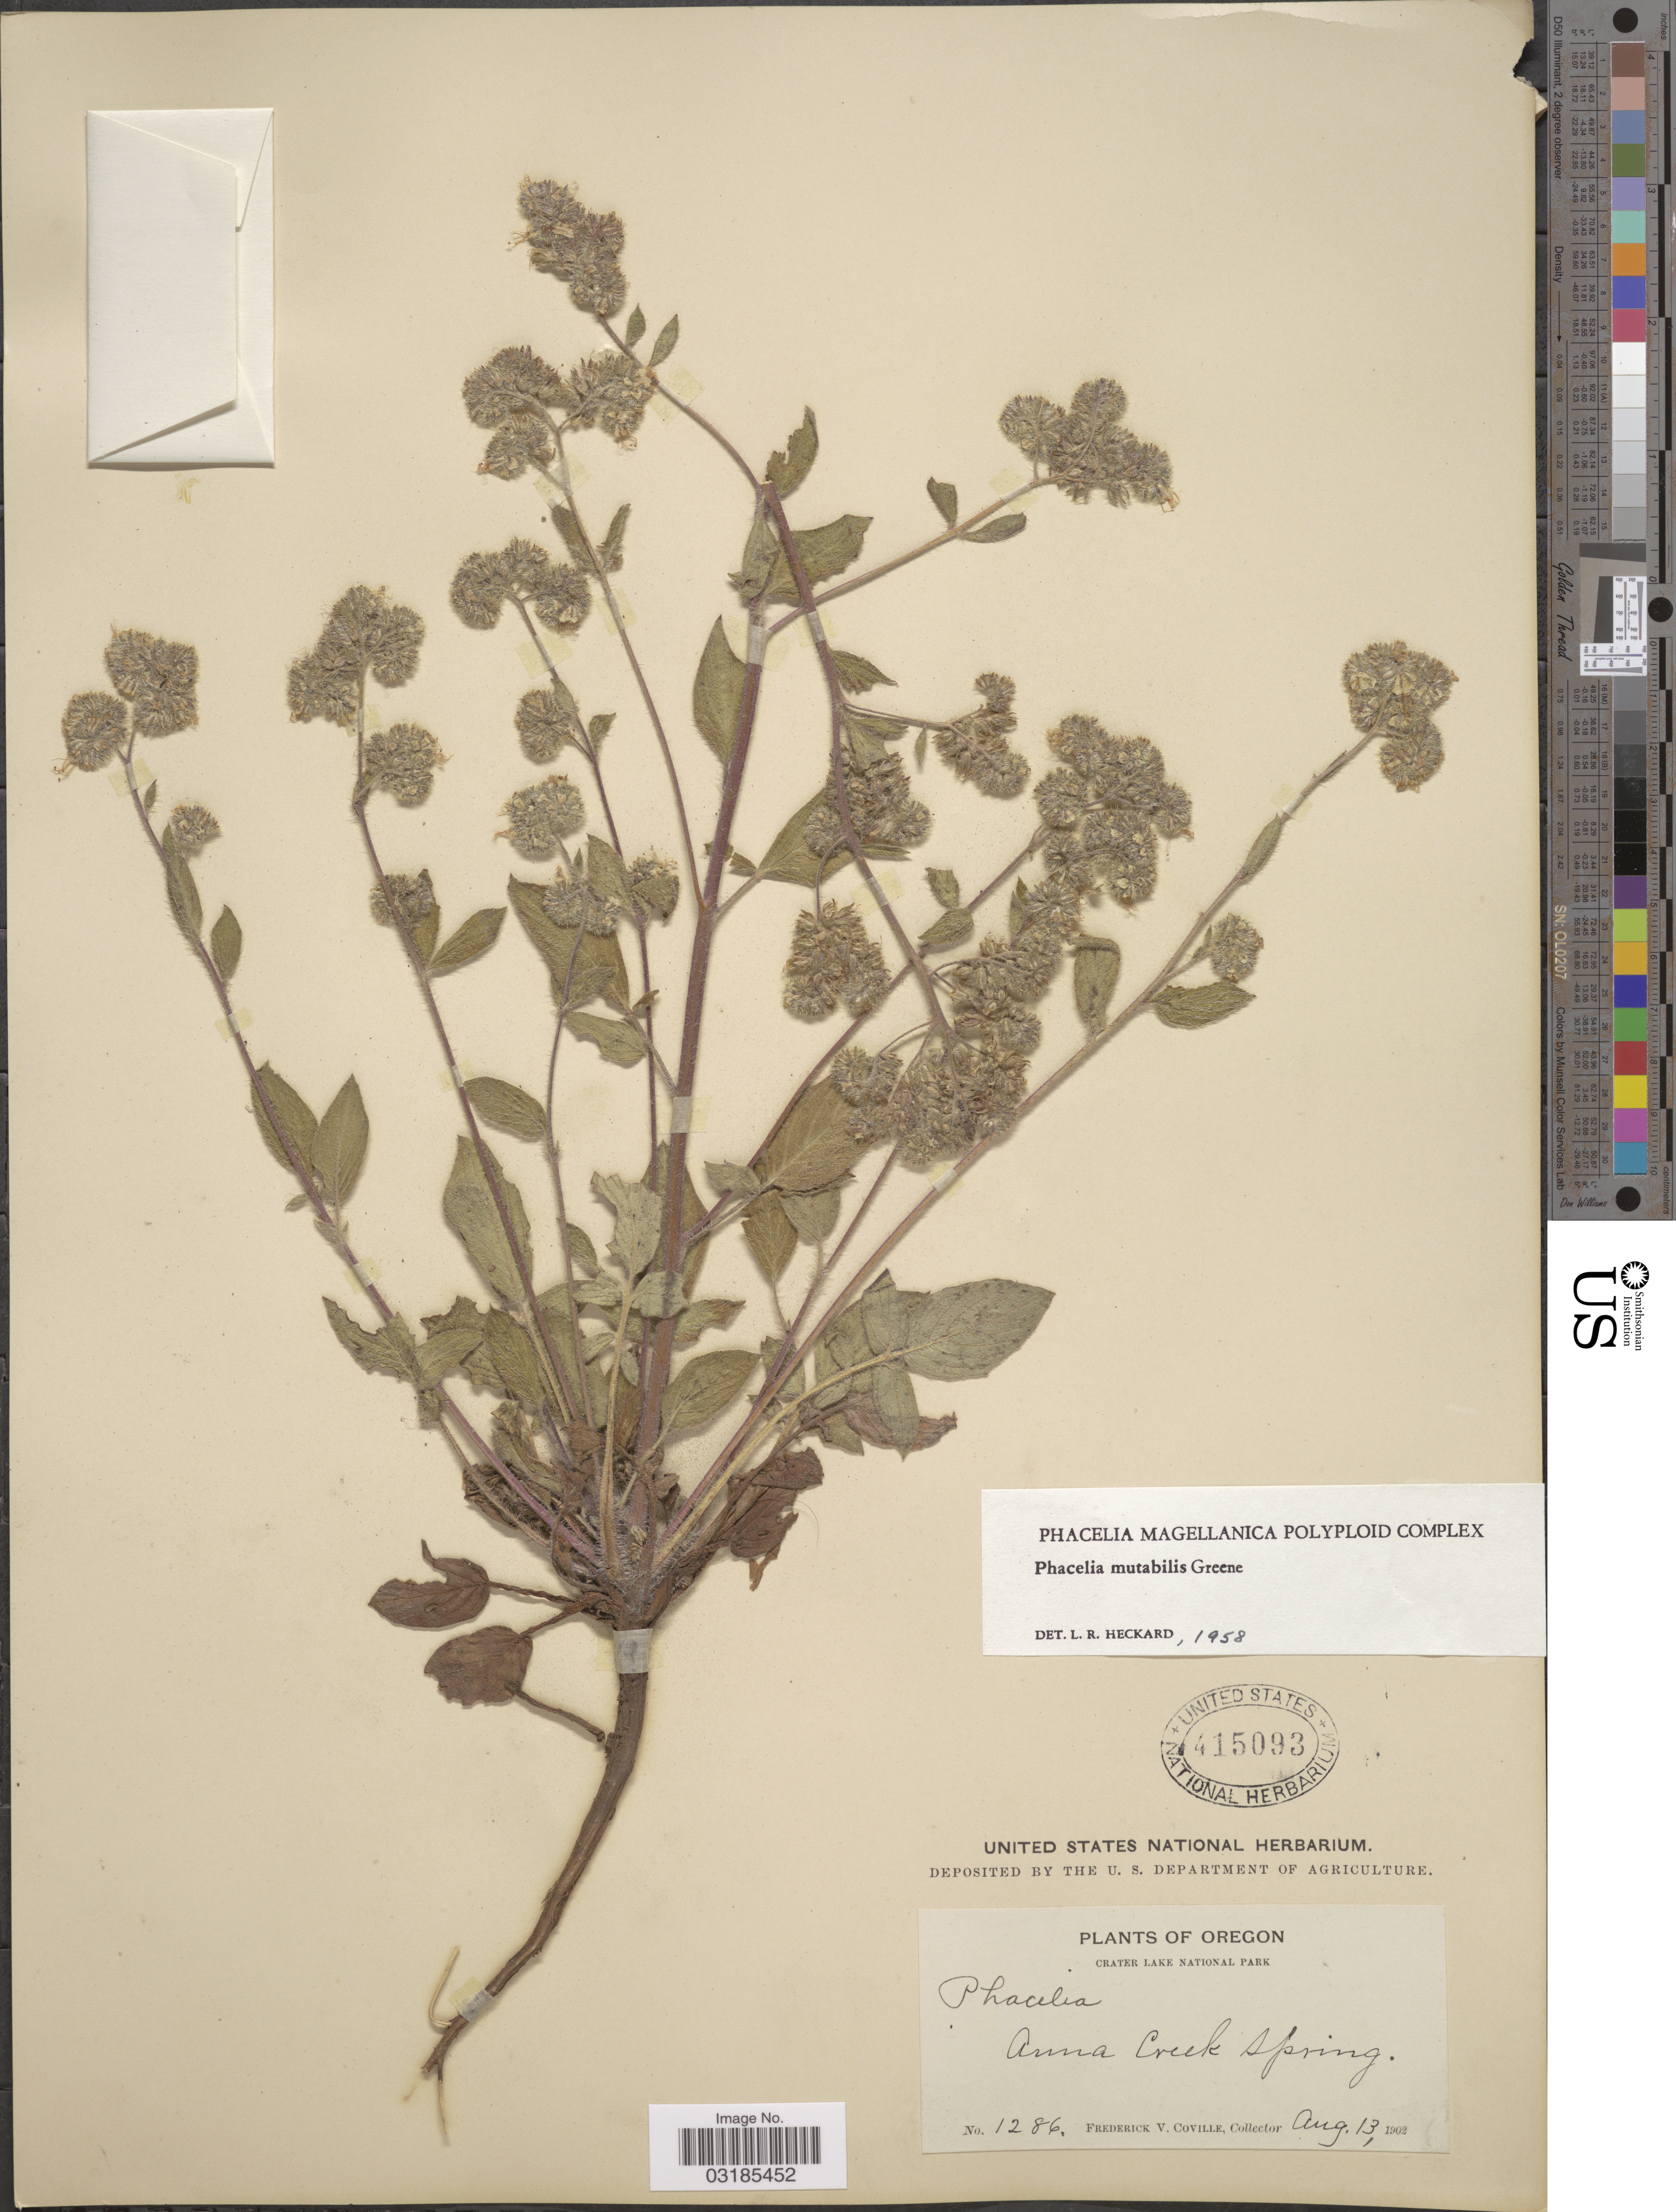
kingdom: Plantae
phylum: Tracheophyta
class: Magnoliopsida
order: Boraginales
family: Hydrophyllaceae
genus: Phacelia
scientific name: Phacelia mutabilis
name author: Greene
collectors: F. V. Coville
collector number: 1286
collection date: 1902-08-13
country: United States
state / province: Oregon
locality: Crater Lake National Park. Anna Creek Spring.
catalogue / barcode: US 415093